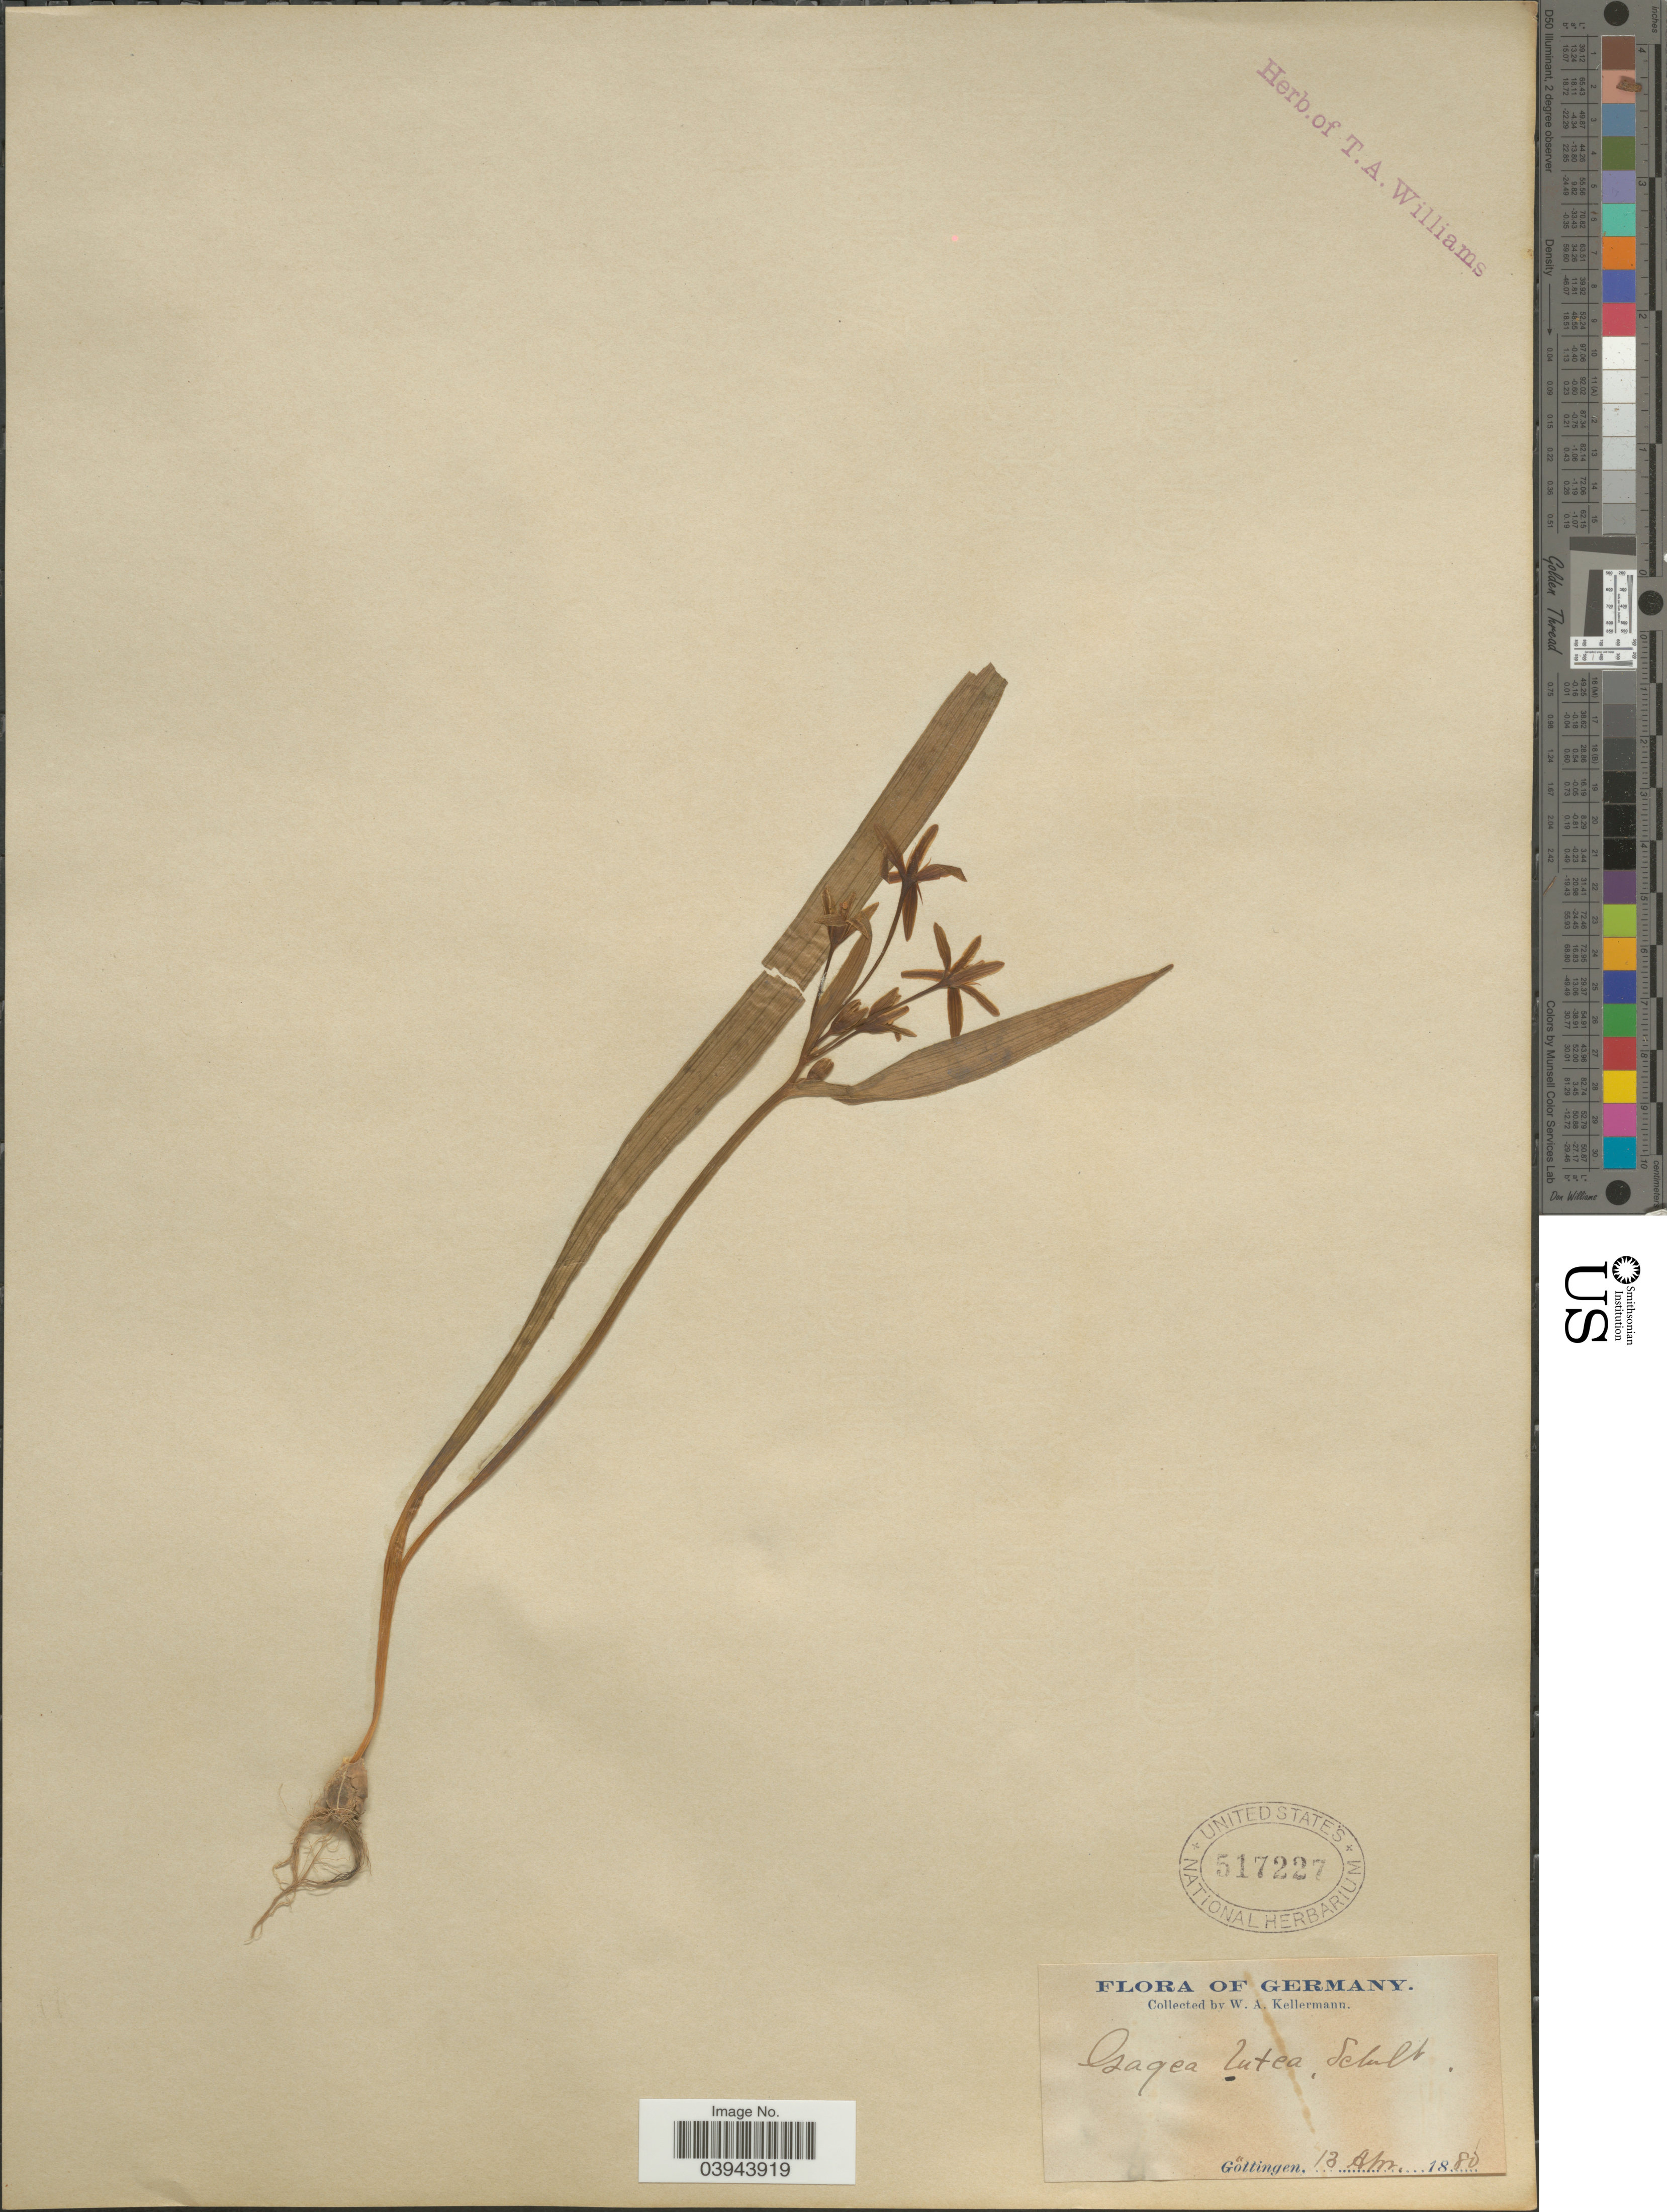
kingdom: Plantae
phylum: Tracheophyta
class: Liliopsida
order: Liliales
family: Liliaceae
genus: Gagea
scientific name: Gagea lutea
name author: (L.) Ker Gawl.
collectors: W. A. Kellermann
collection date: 1886-04-13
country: Germany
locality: Göttingen.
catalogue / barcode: US 517227